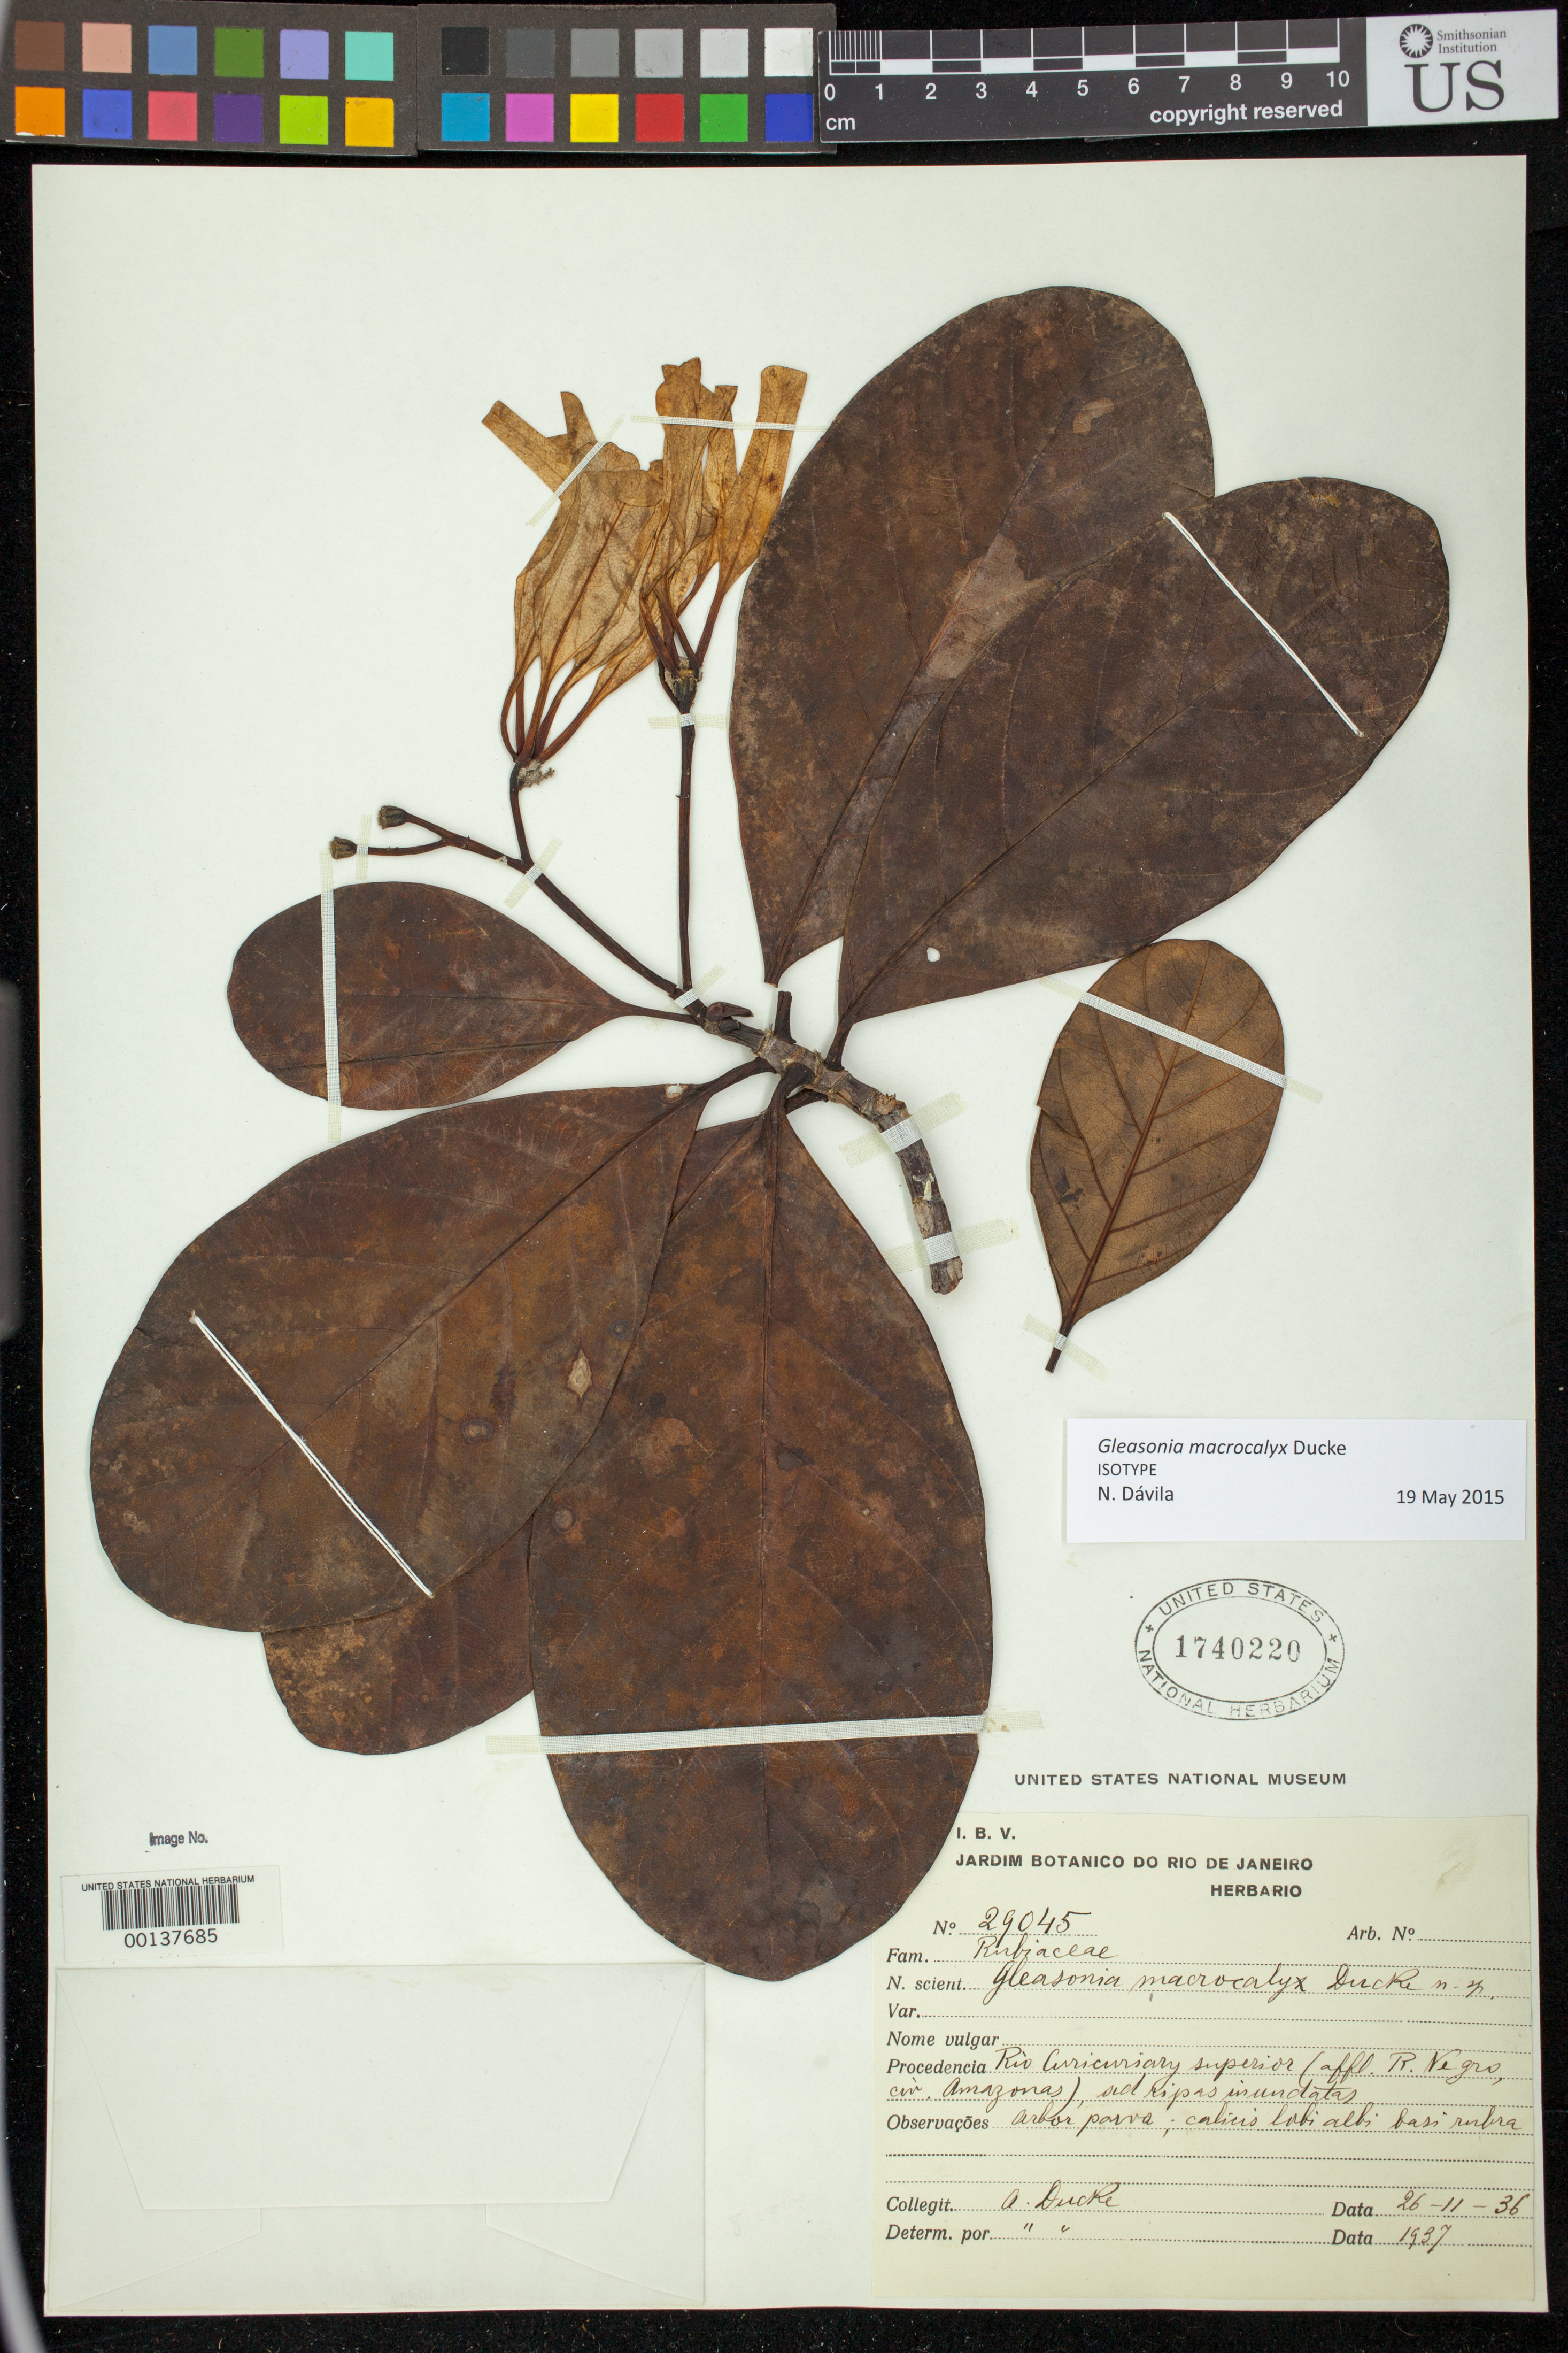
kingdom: Plantae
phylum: Tracheophyta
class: Magnoliopsida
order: Gentianales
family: Rubiaceae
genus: Gleasonia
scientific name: Gleasonia macrocalyx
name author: Ducke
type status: Isotype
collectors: A. Ducke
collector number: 29045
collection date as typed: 26 Nov 1936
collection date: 1936-11-26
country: Brazil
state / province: Amazonas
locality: Rio Curicuriary.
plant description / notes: Isotype or syntype? Protologue cites Ducke 29045 "cum ligno n. 304 (Yale 33831)".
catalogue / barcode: US 1740220